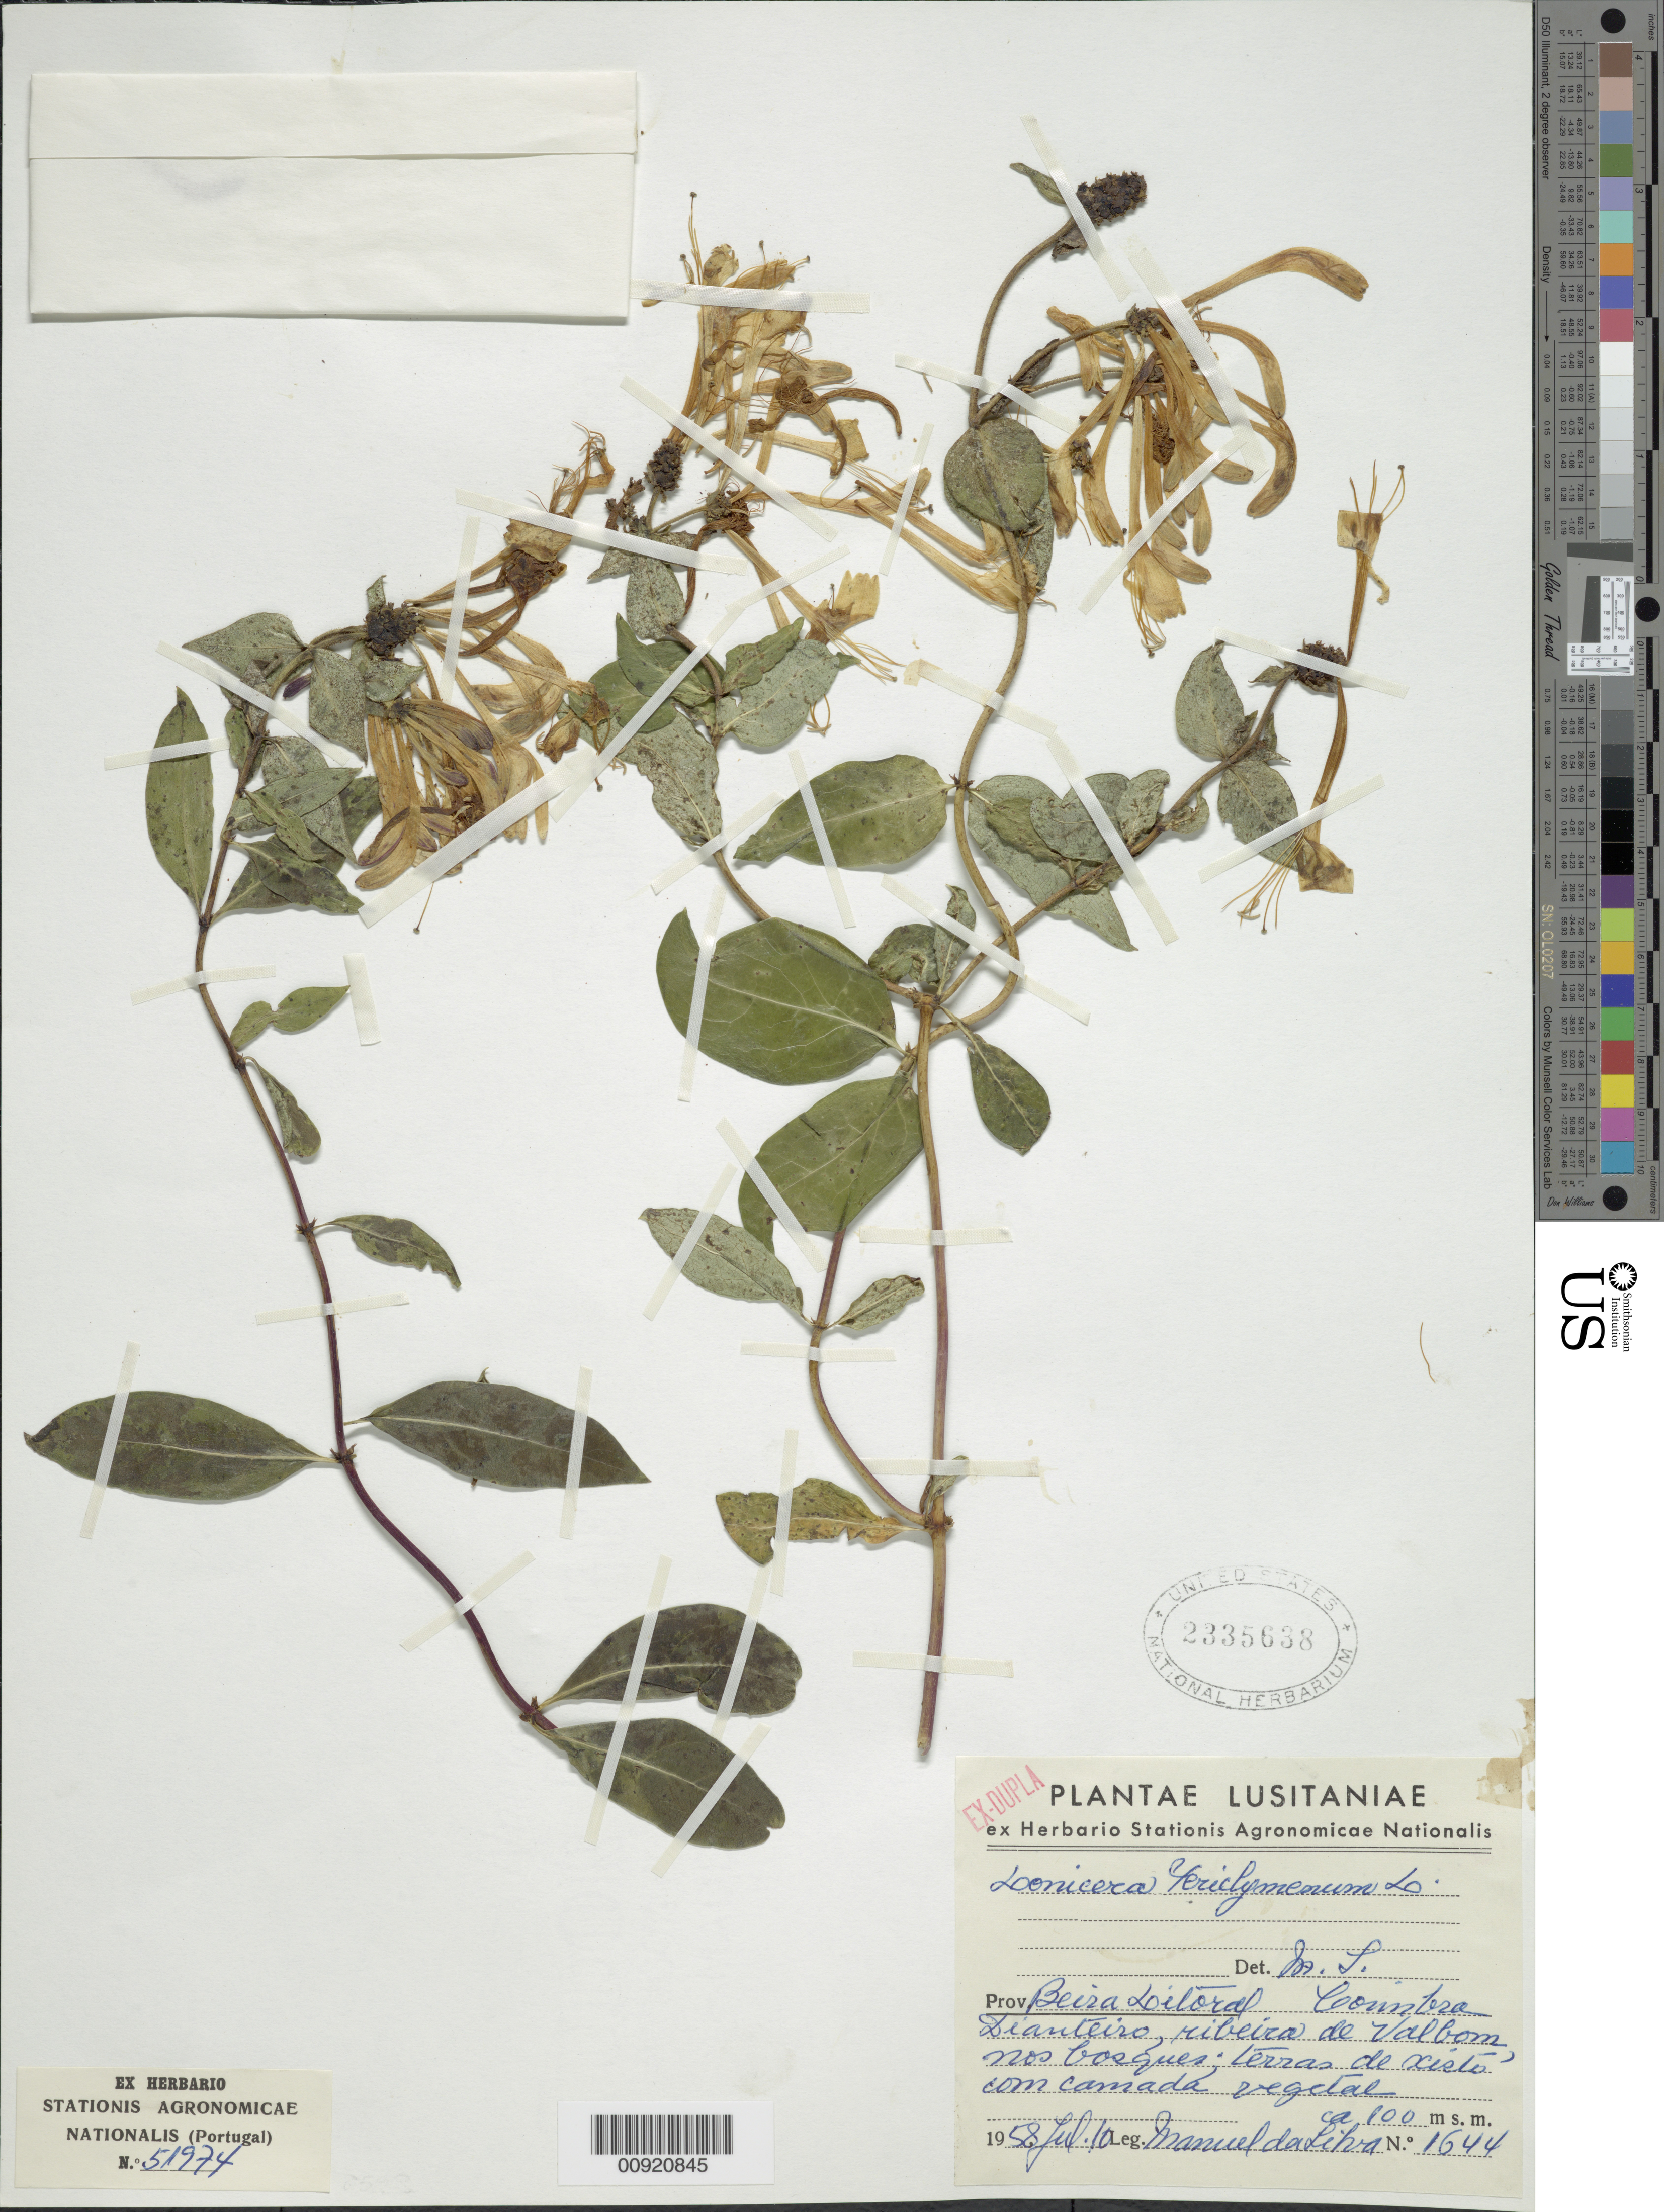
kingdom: Plantae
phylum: Tracheophyta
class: Magnoliopsida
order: Dipsacales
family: Caprifoliaceae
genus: Lonicera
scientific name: Lonicera periclymenum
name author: L.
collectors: M. Silva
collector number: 1644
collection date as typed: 10 Jul 1958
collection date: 1958-07-10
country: Portugal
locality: Beiras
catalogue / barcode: US 2335638